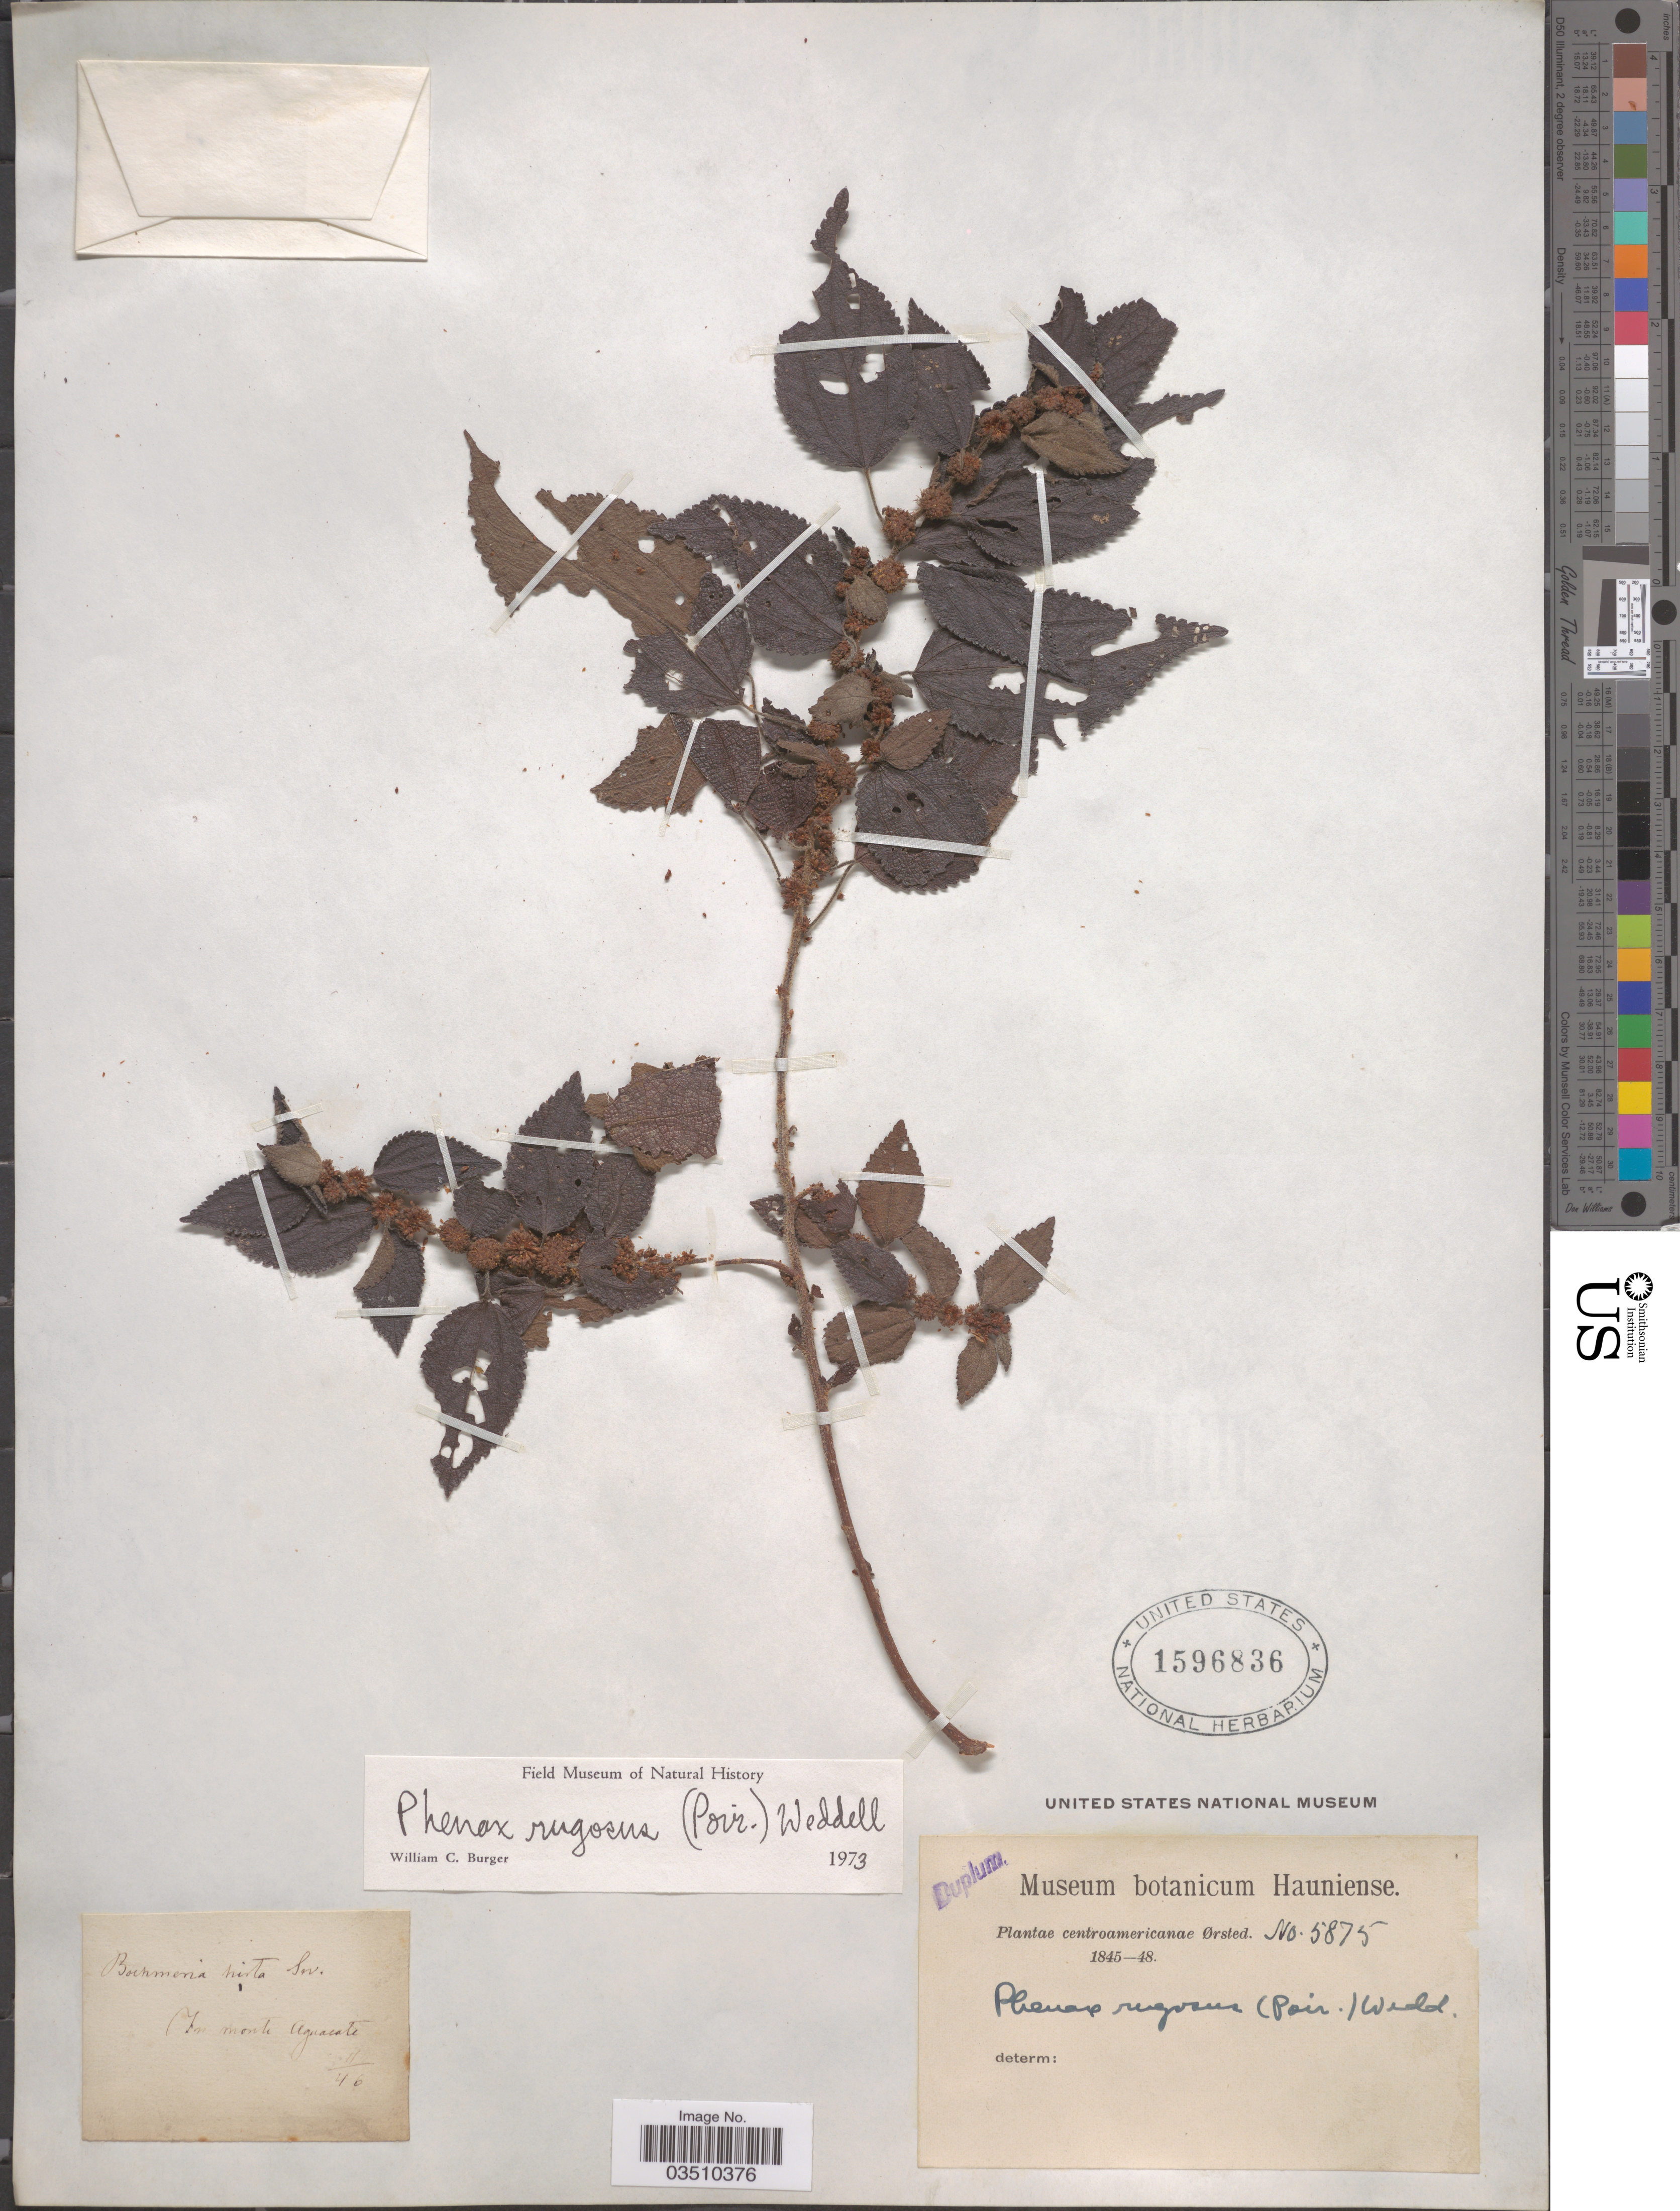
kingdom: Plantae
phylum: Tracheophyta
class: Magnoliopsida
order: Rosales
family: Urticaceae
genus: Phenax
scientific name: Phenax rugosus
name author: (Poir.) Wedd.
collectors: Ørsted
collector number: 5875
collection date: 1846-11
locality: Centroamericanae. In monte Aguacate.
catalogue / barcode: US 1596836